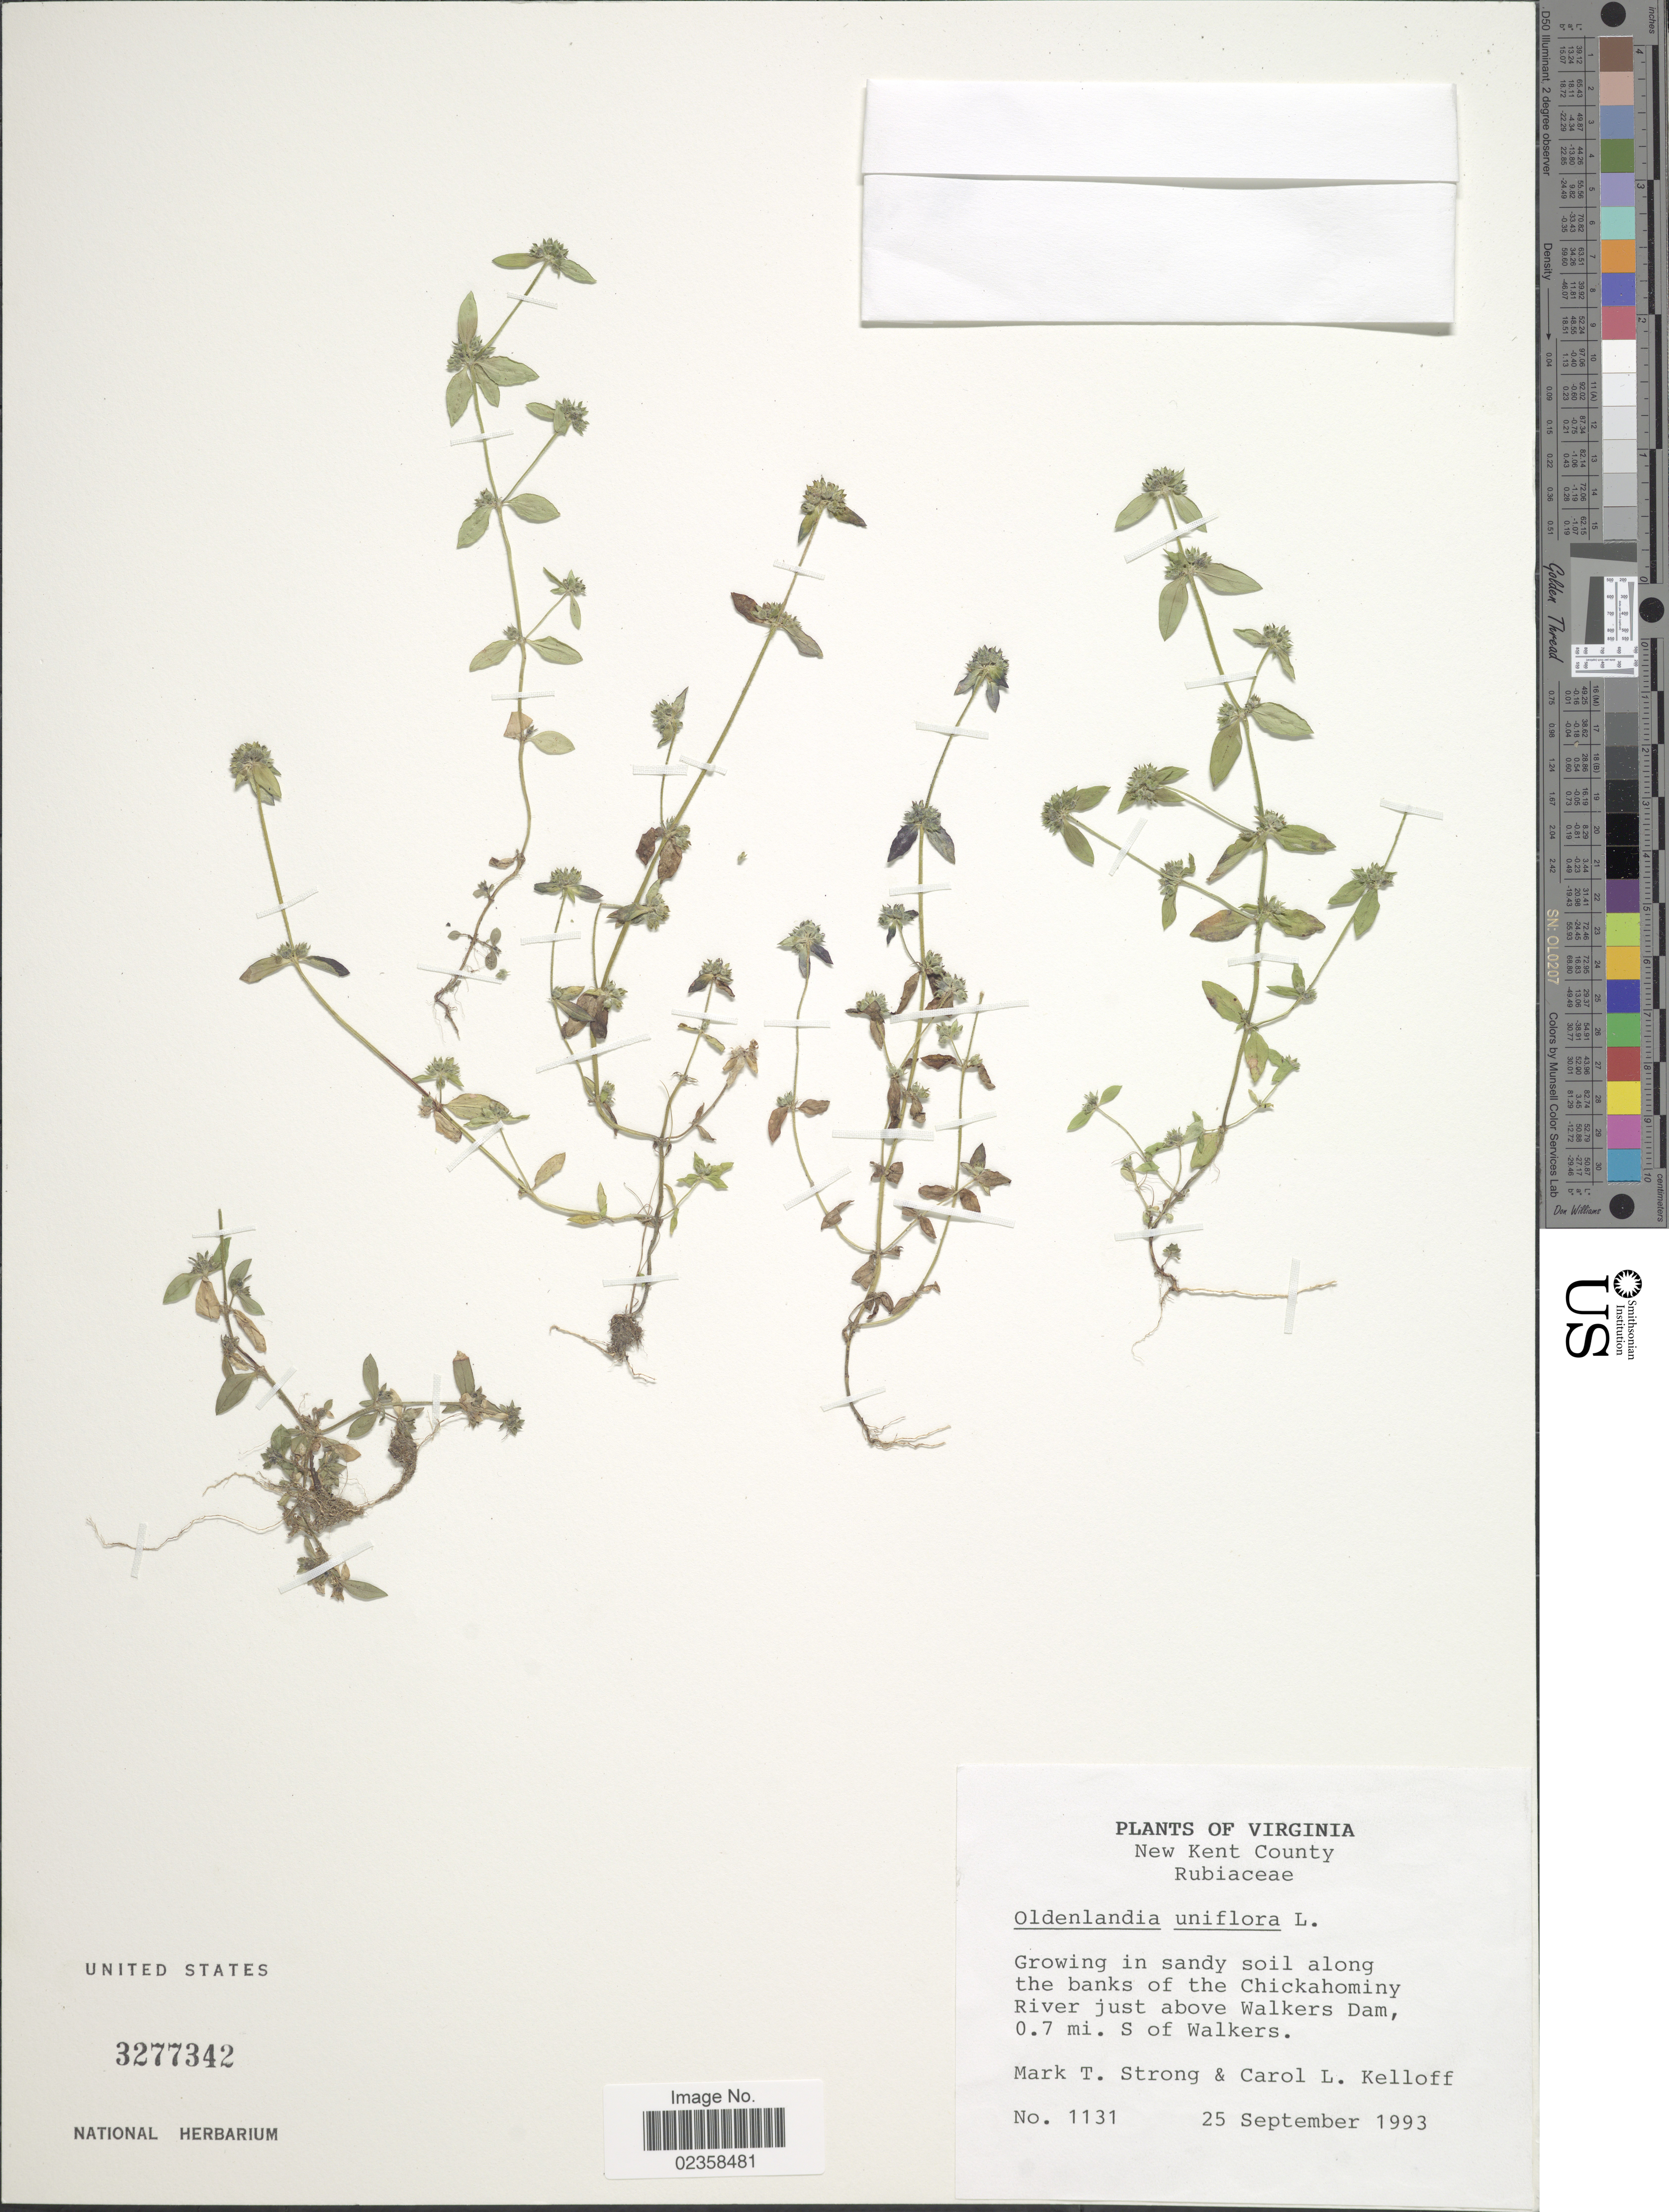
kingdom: Plantae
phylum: Tracheophyta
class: Magnoliopsida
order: Gentianales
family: Rubiaceae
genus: Oldenlandia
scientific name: Oldenlandia uniflora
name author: L.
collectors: M. T. Strong & C. L. Kelloff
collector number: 1131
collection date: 1993-09-25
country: United States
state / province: Virginia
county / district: New Kent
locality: Virginia, New Kent County, Growing in sandy soil along the banks of the Chickahominy River just above Walkers Dam, 0.7 mi. S of Walkers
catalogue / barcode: US 3277342